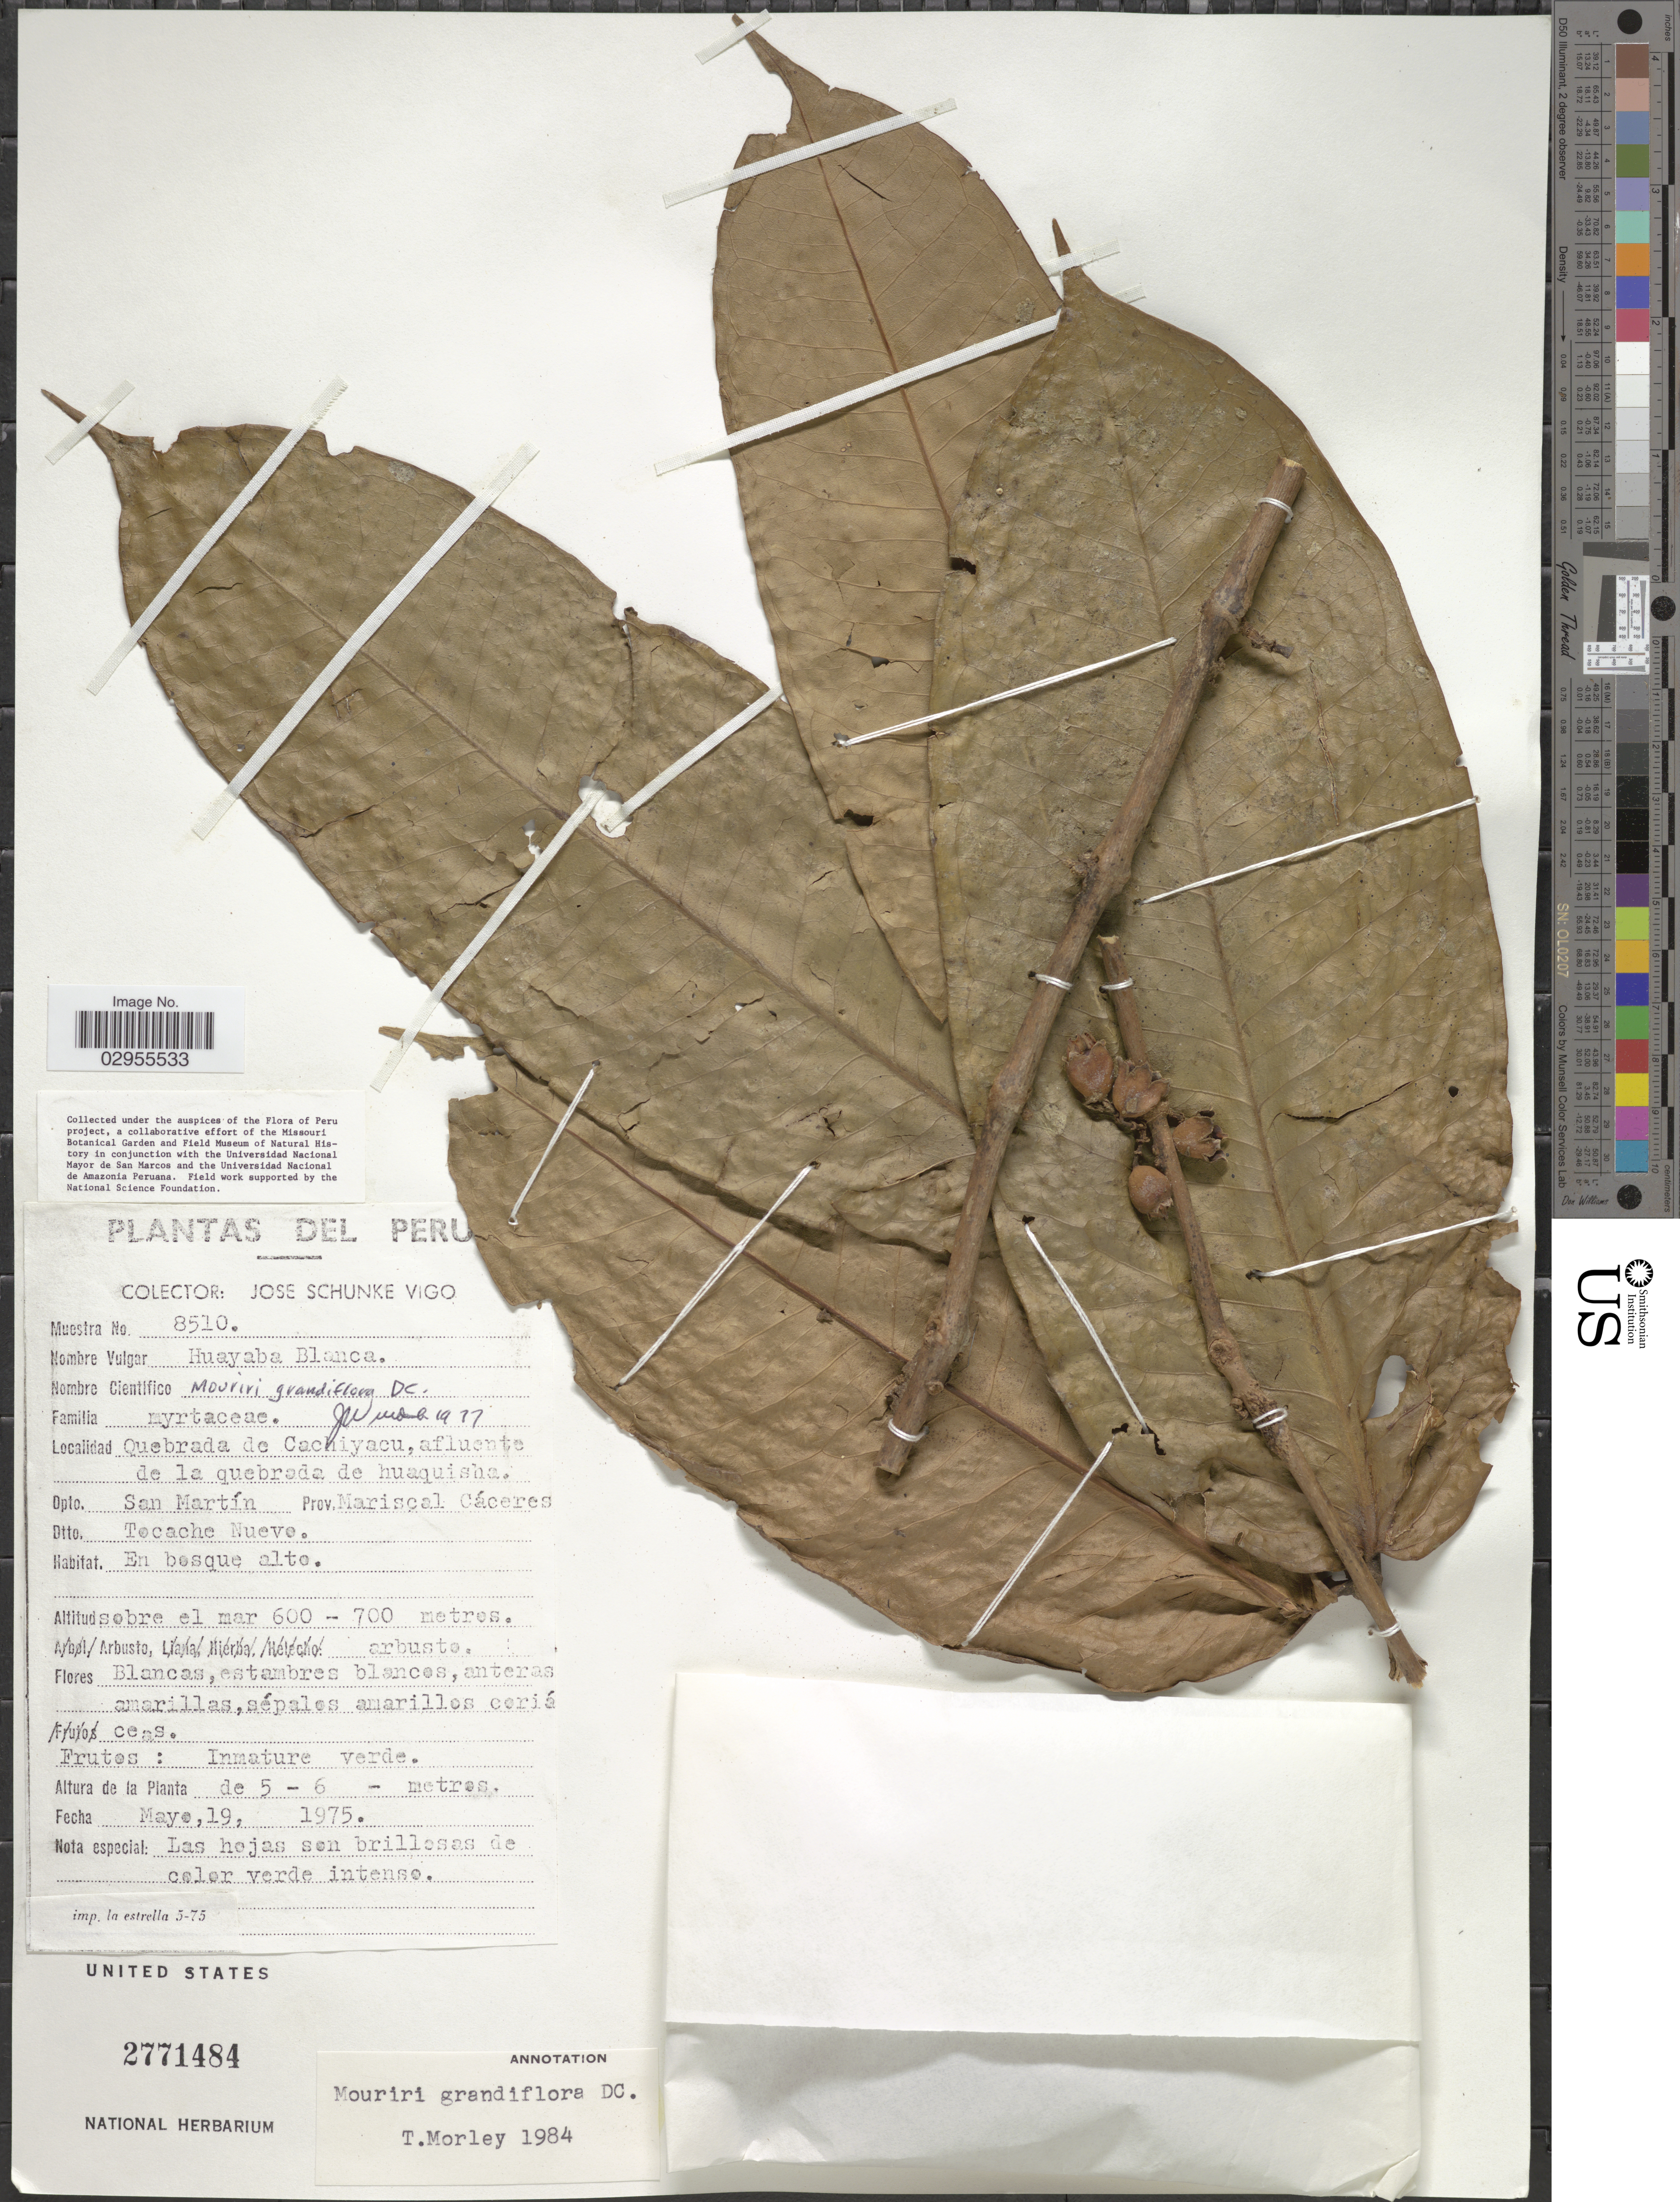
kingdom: Plantae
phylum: Tracheophyta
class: Magnoliopsida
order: Myrtales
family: Melastomataceae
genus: Mouriri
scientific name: Mouriri grandiflora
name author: DC.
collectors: J. Schunke Vigo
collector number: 8510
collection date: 1975-05-19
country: Peru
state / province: San Martín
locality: Quebrada de Cachiyacu, afluente de la quebrada de huaquisha. Dpto. San Martín. Prov. Mariscal Cáceres. Dtto. Tocache Nueve.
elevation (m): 600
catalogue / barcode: US 2771484